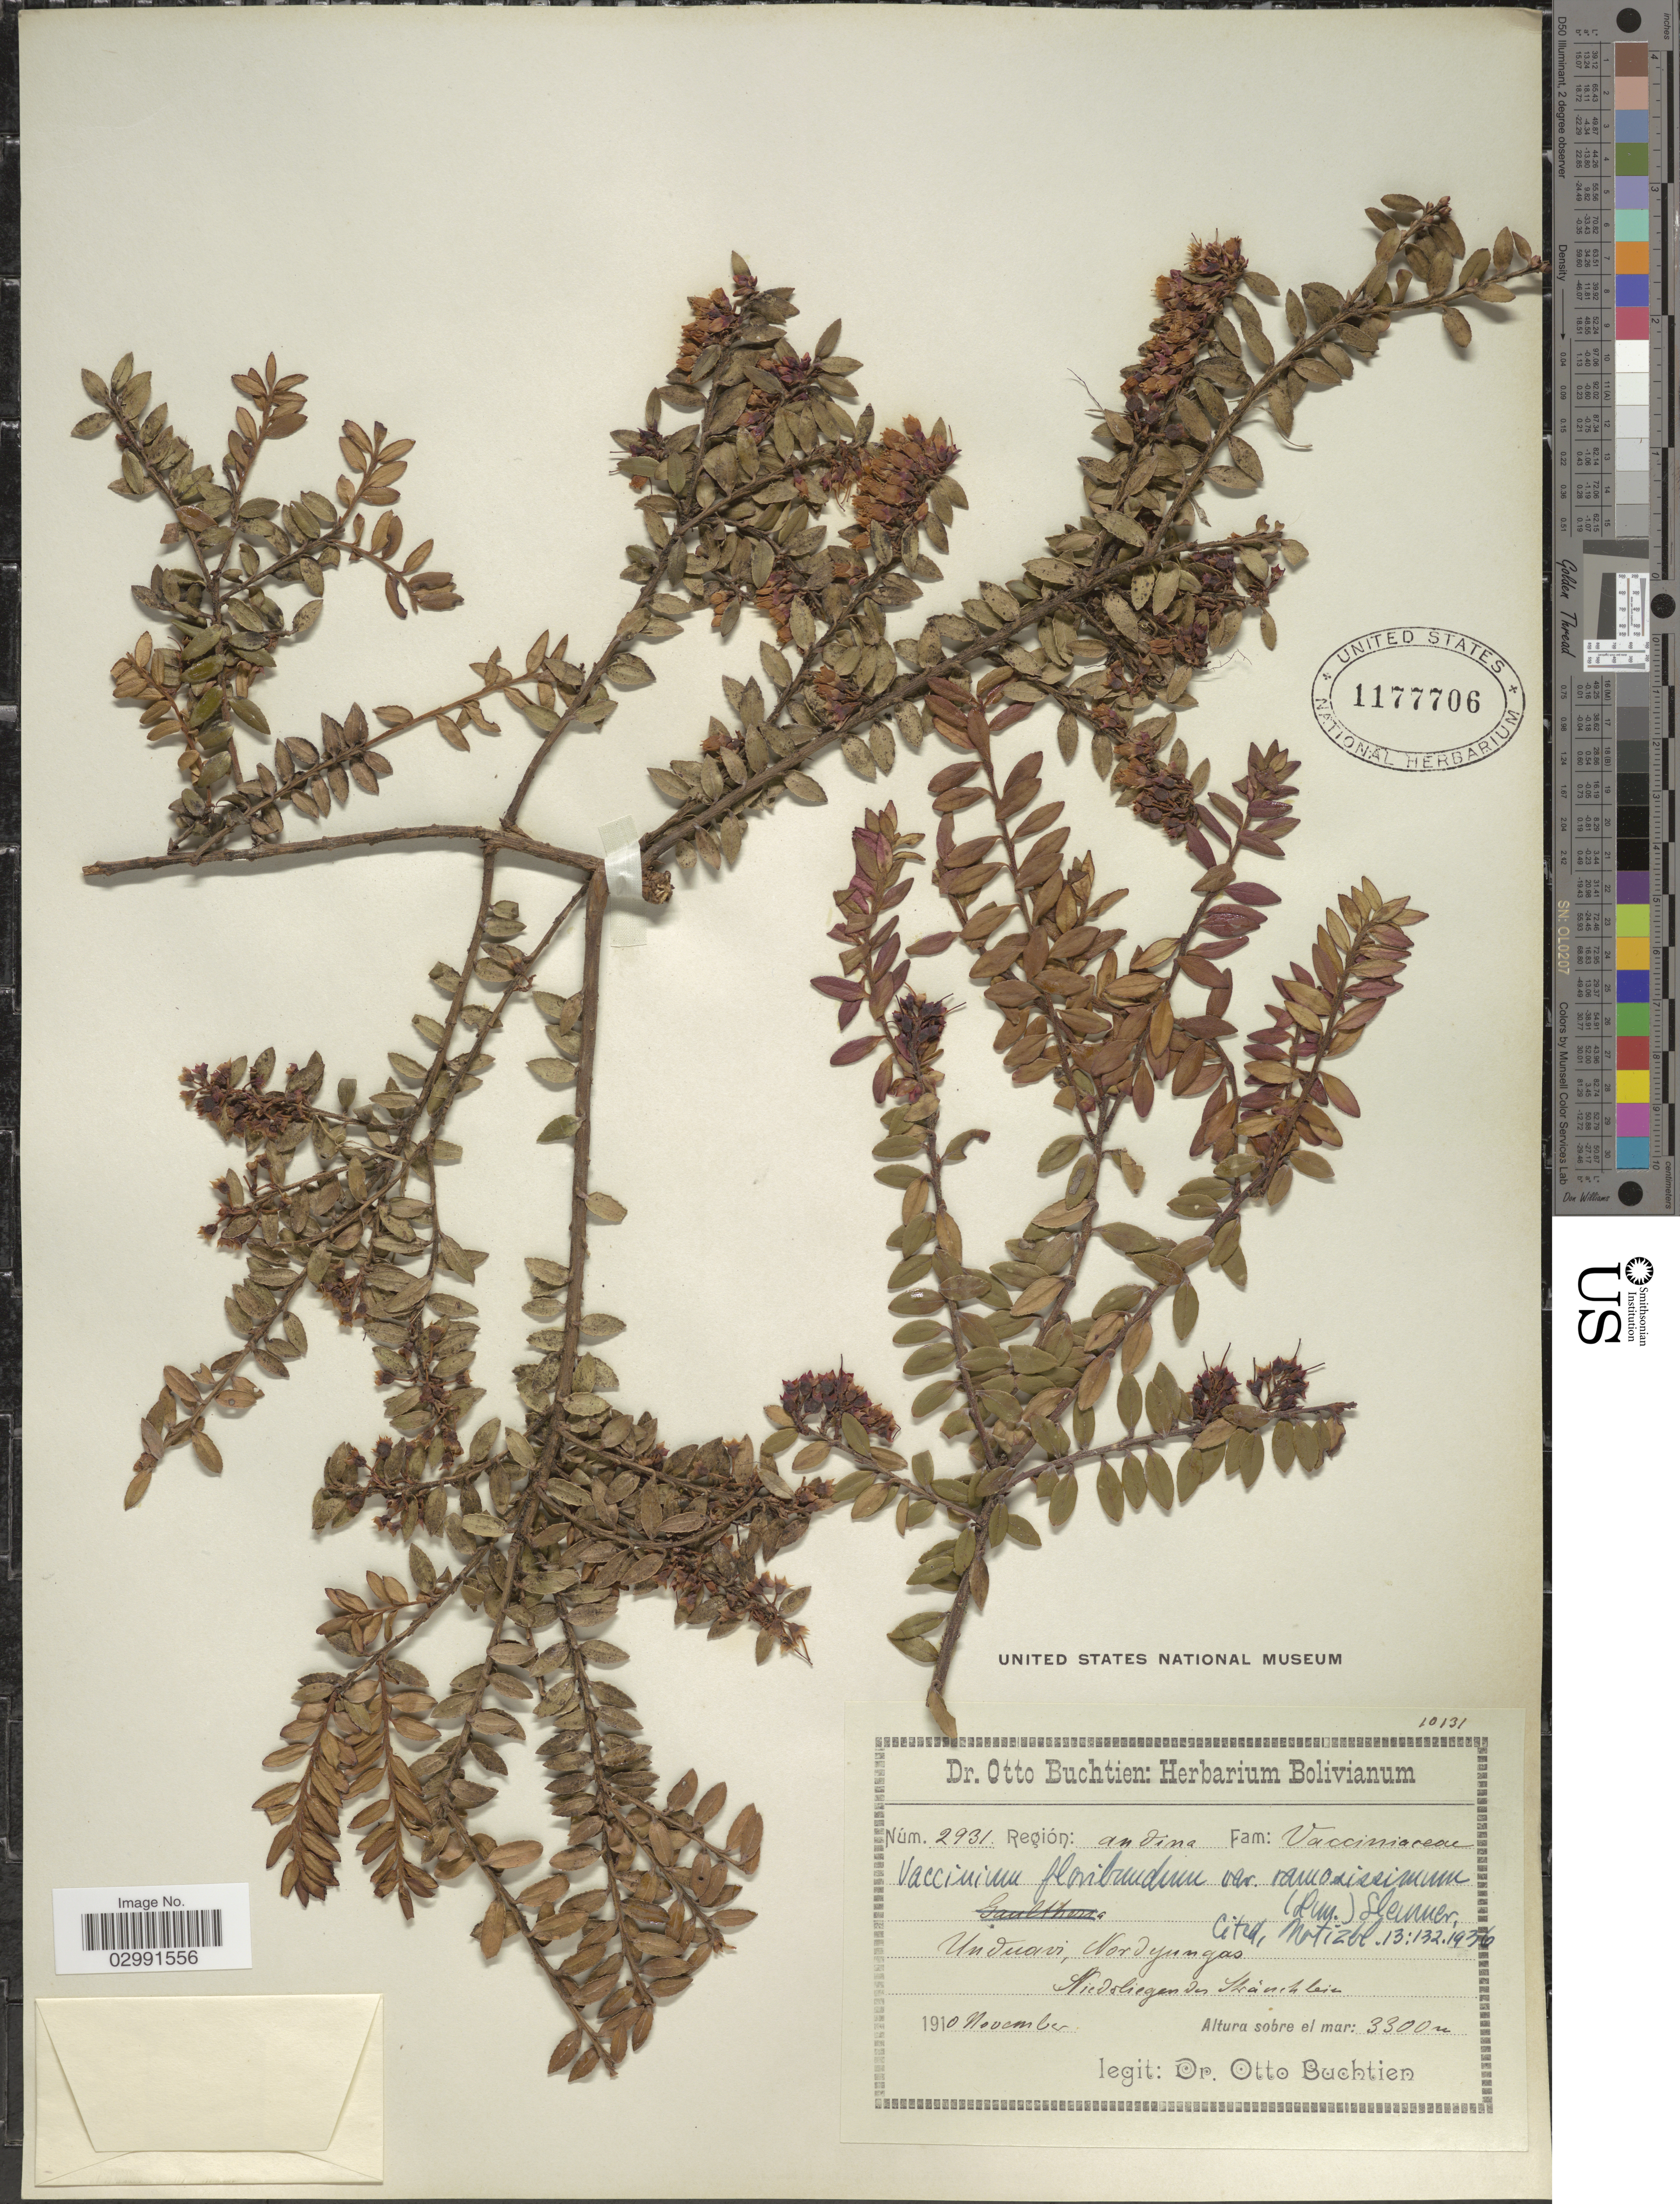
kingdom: Plantae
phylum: Tracheophyta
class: Magnoliopsida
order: Ericales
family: Ericaceae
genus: Vaccinium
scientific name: Vaccinium floribundum var. ramosissimum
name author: Kunth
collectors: O. Buchtien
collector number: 2931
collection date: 1910-11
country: Bolivia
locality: Región: Andina. Unduavi, Nordyungas.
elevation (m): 3300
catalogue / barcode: US 1177706